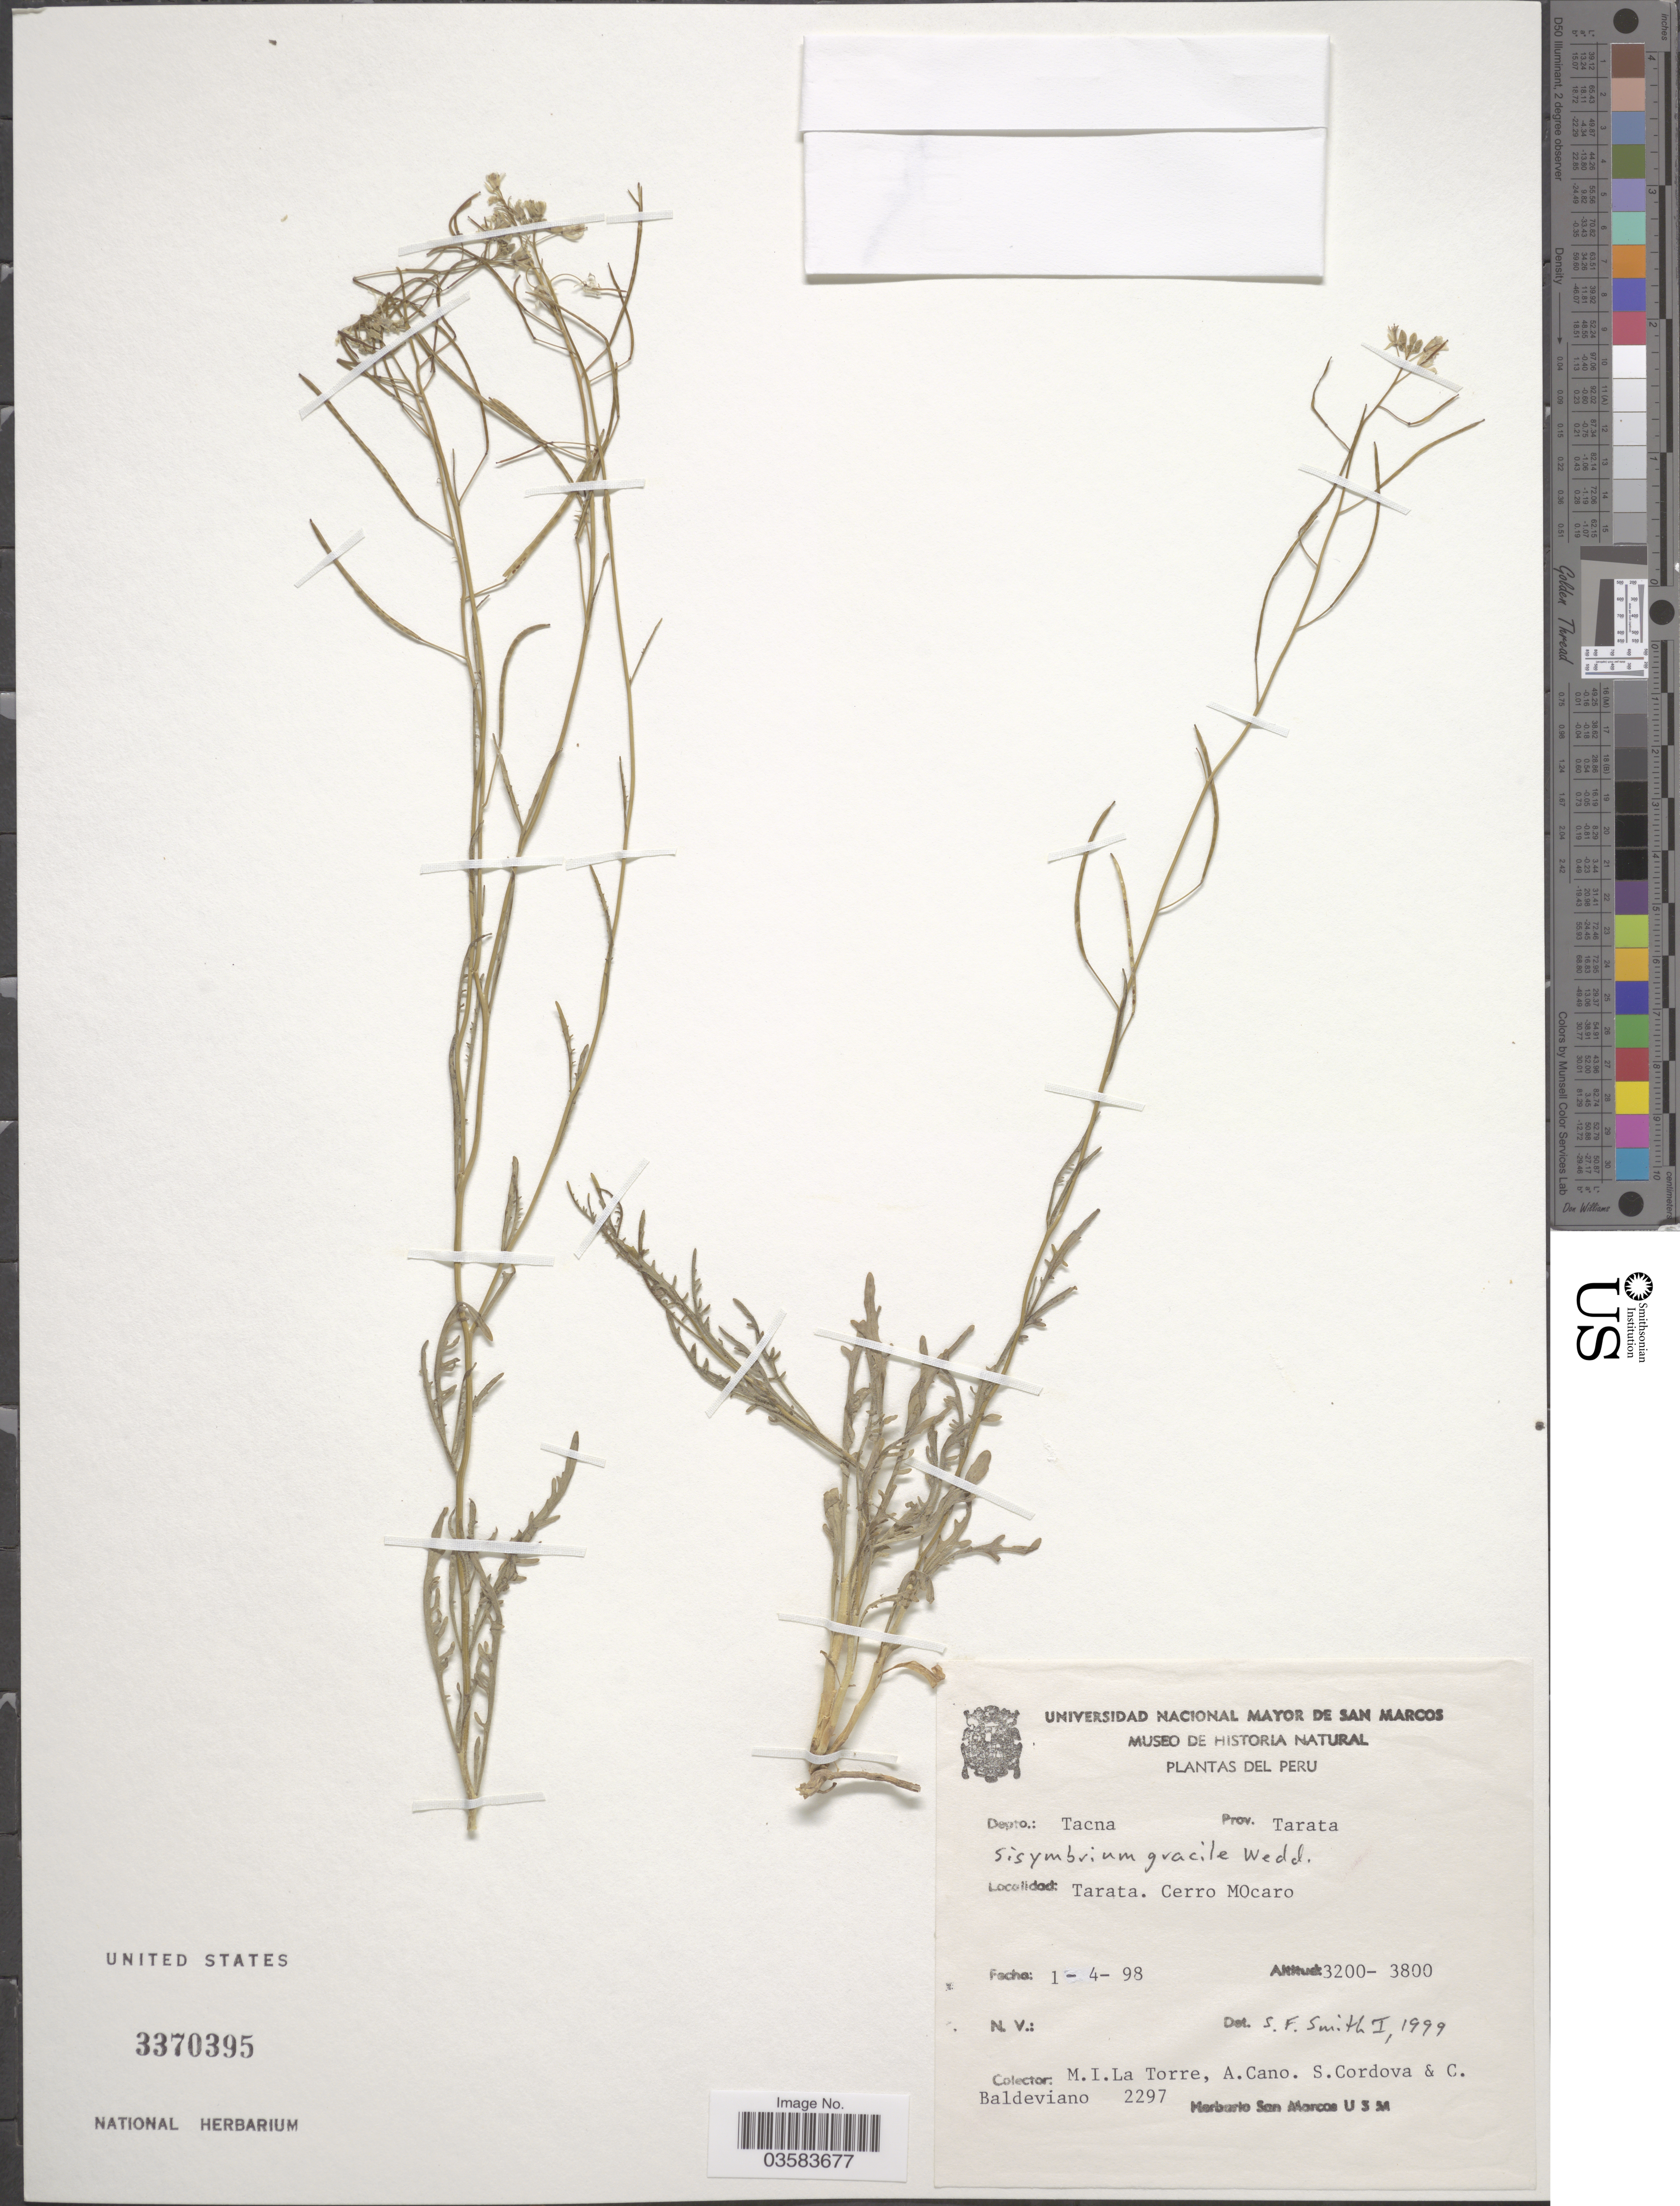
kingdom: Plantae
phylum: Tracheophyta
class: Magnoliopsida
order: Brassicales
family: Brassicaceae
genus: Mostacillastrum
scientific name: Mostacillastrum gracile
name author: (Wedd.) Al-Shehbaz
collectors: M. La Torre, A. Cano, S. Cordova & C. Baldeviano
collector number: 2297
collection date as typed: Transcribed d/m/y: 1/4/98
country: Peru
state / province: Tacna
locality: Depto.: Tacna. Prov. Tarata. Tarata. Cerro Mocaro.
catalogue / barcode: US 3370395